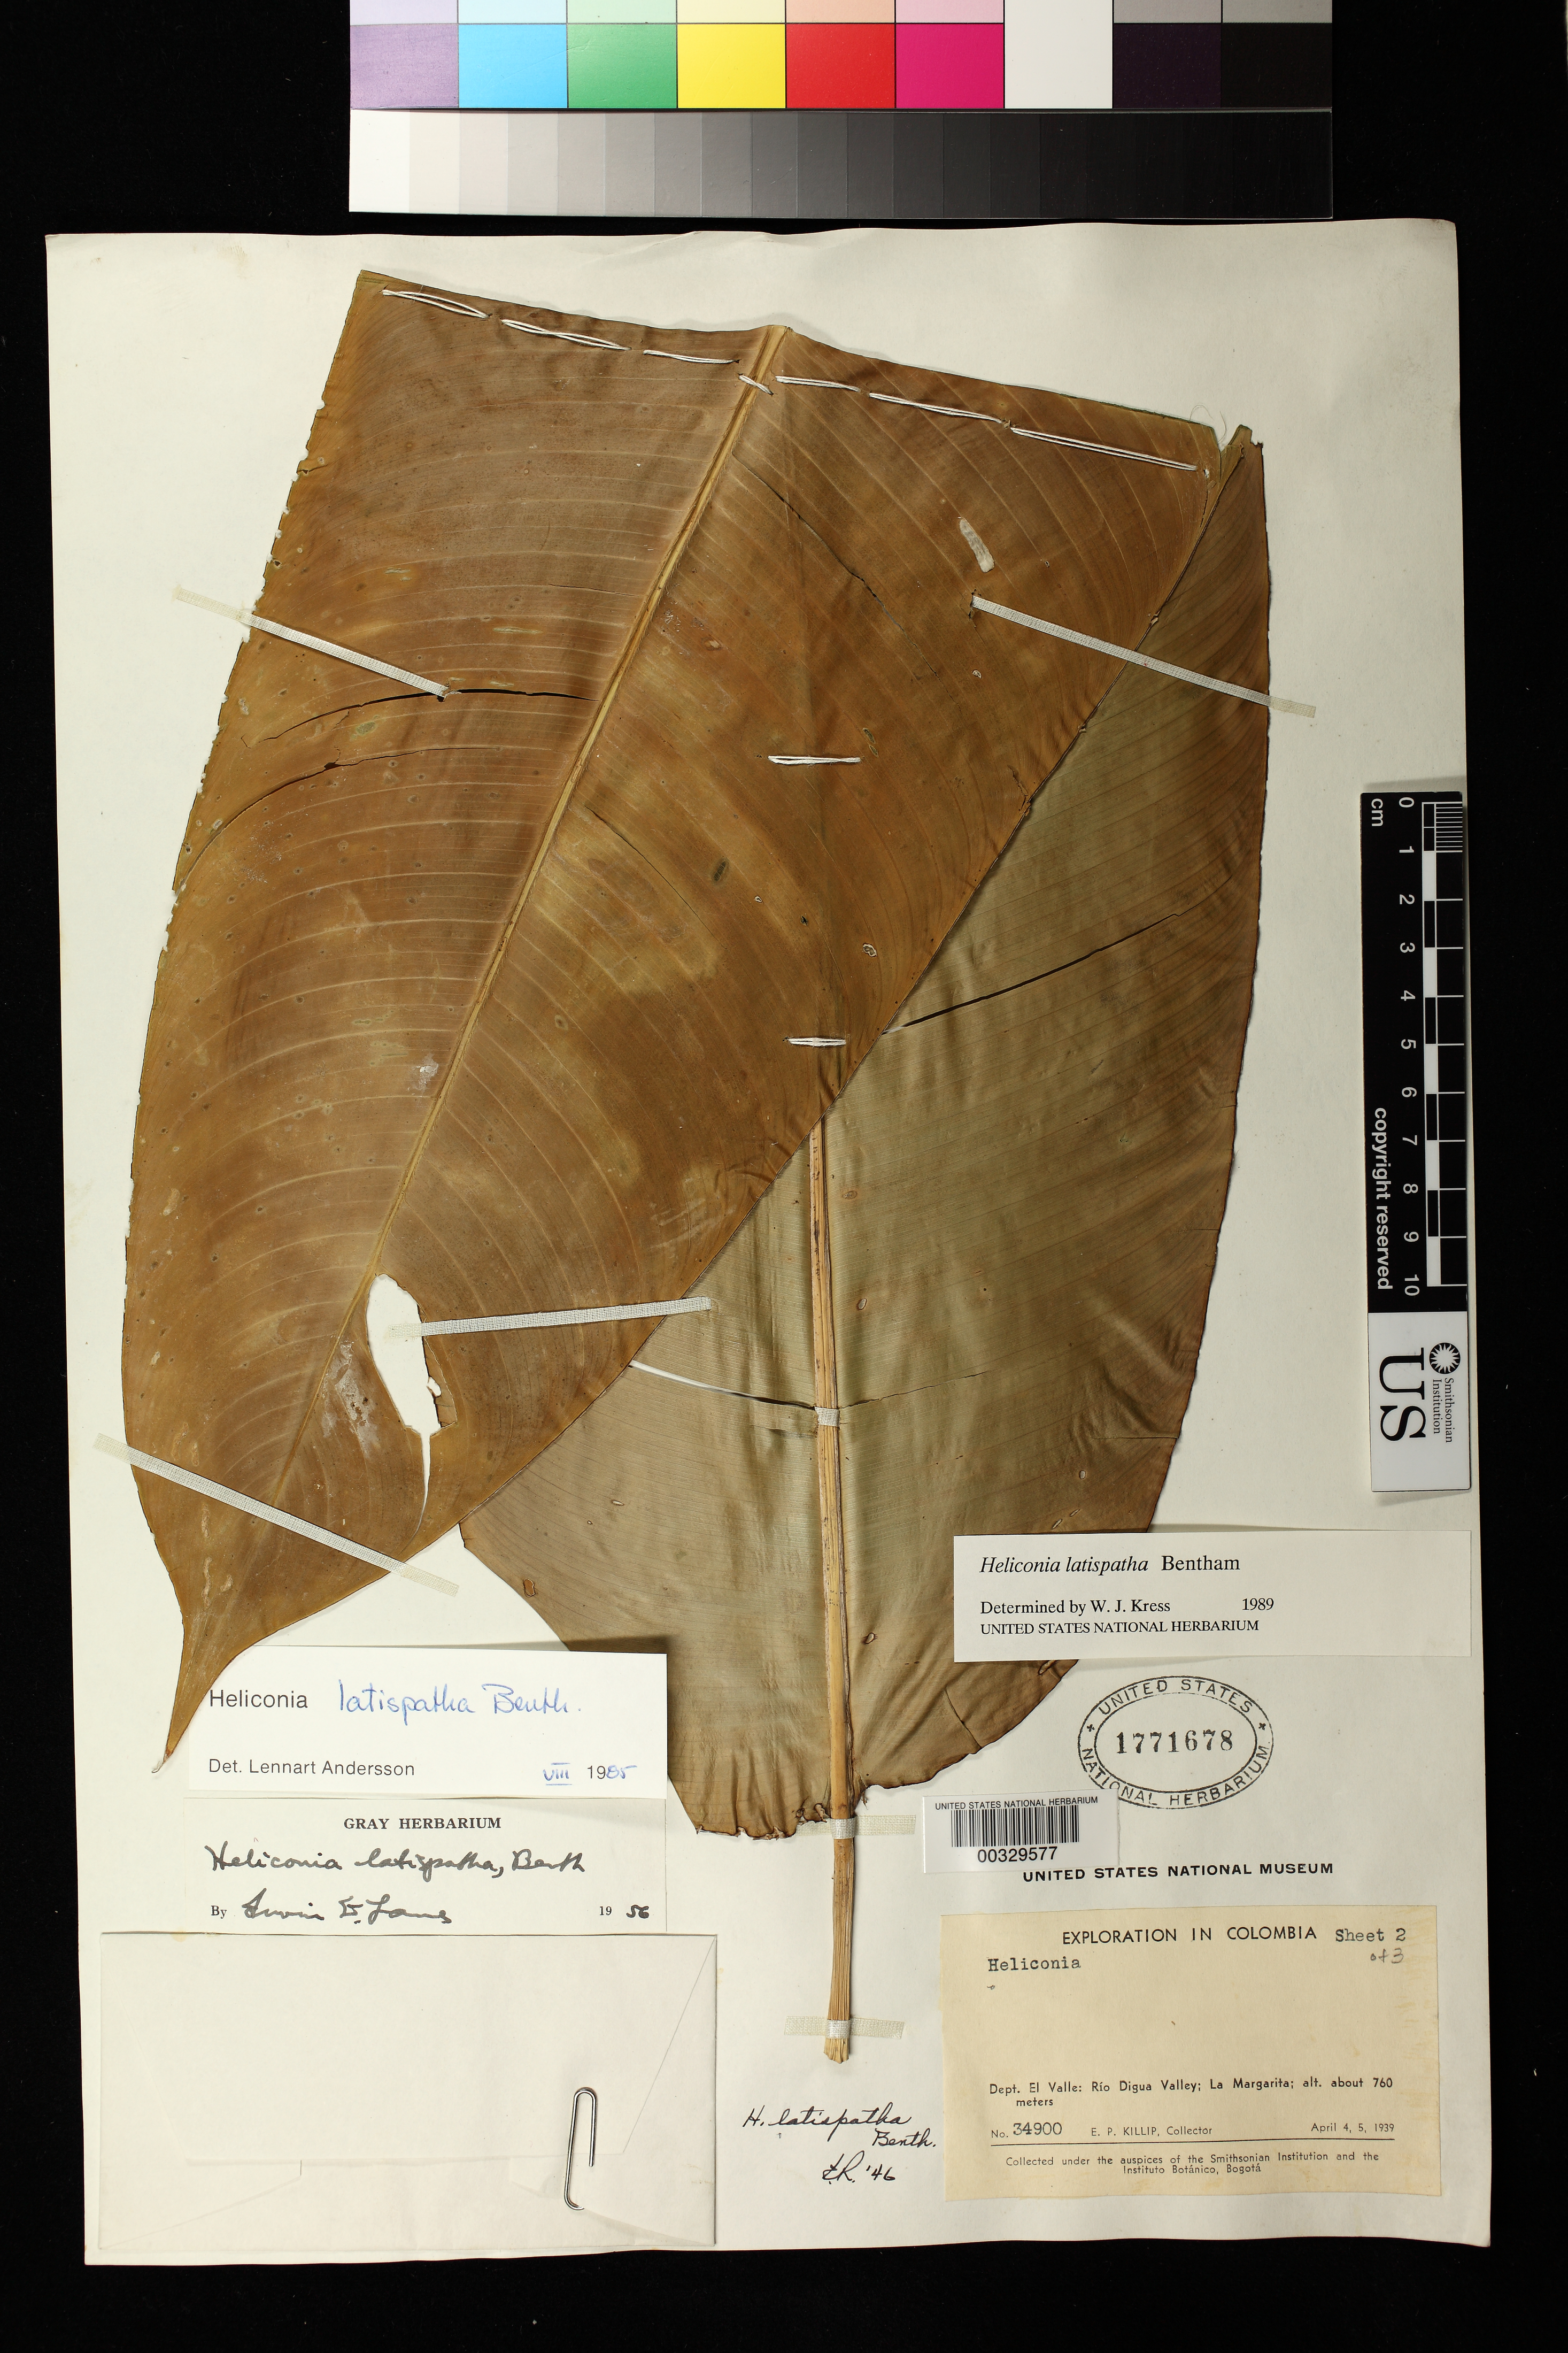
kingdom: Plantae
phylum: Tracheophyta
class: Liliopsida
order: Zingiberales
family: Heliconiaceae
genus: Heliconia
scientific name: Heliconia latispatha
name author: Benth.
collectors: E. P. Killip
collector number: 34900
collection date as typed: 04 Apr 1939 and 05 Apr 1939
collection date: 1939-04-04,1939-04-05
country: Colombia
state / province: Valle del Cauca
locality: Rio Digua Valley, la Margarita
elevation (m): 760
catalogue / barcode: US 1771678